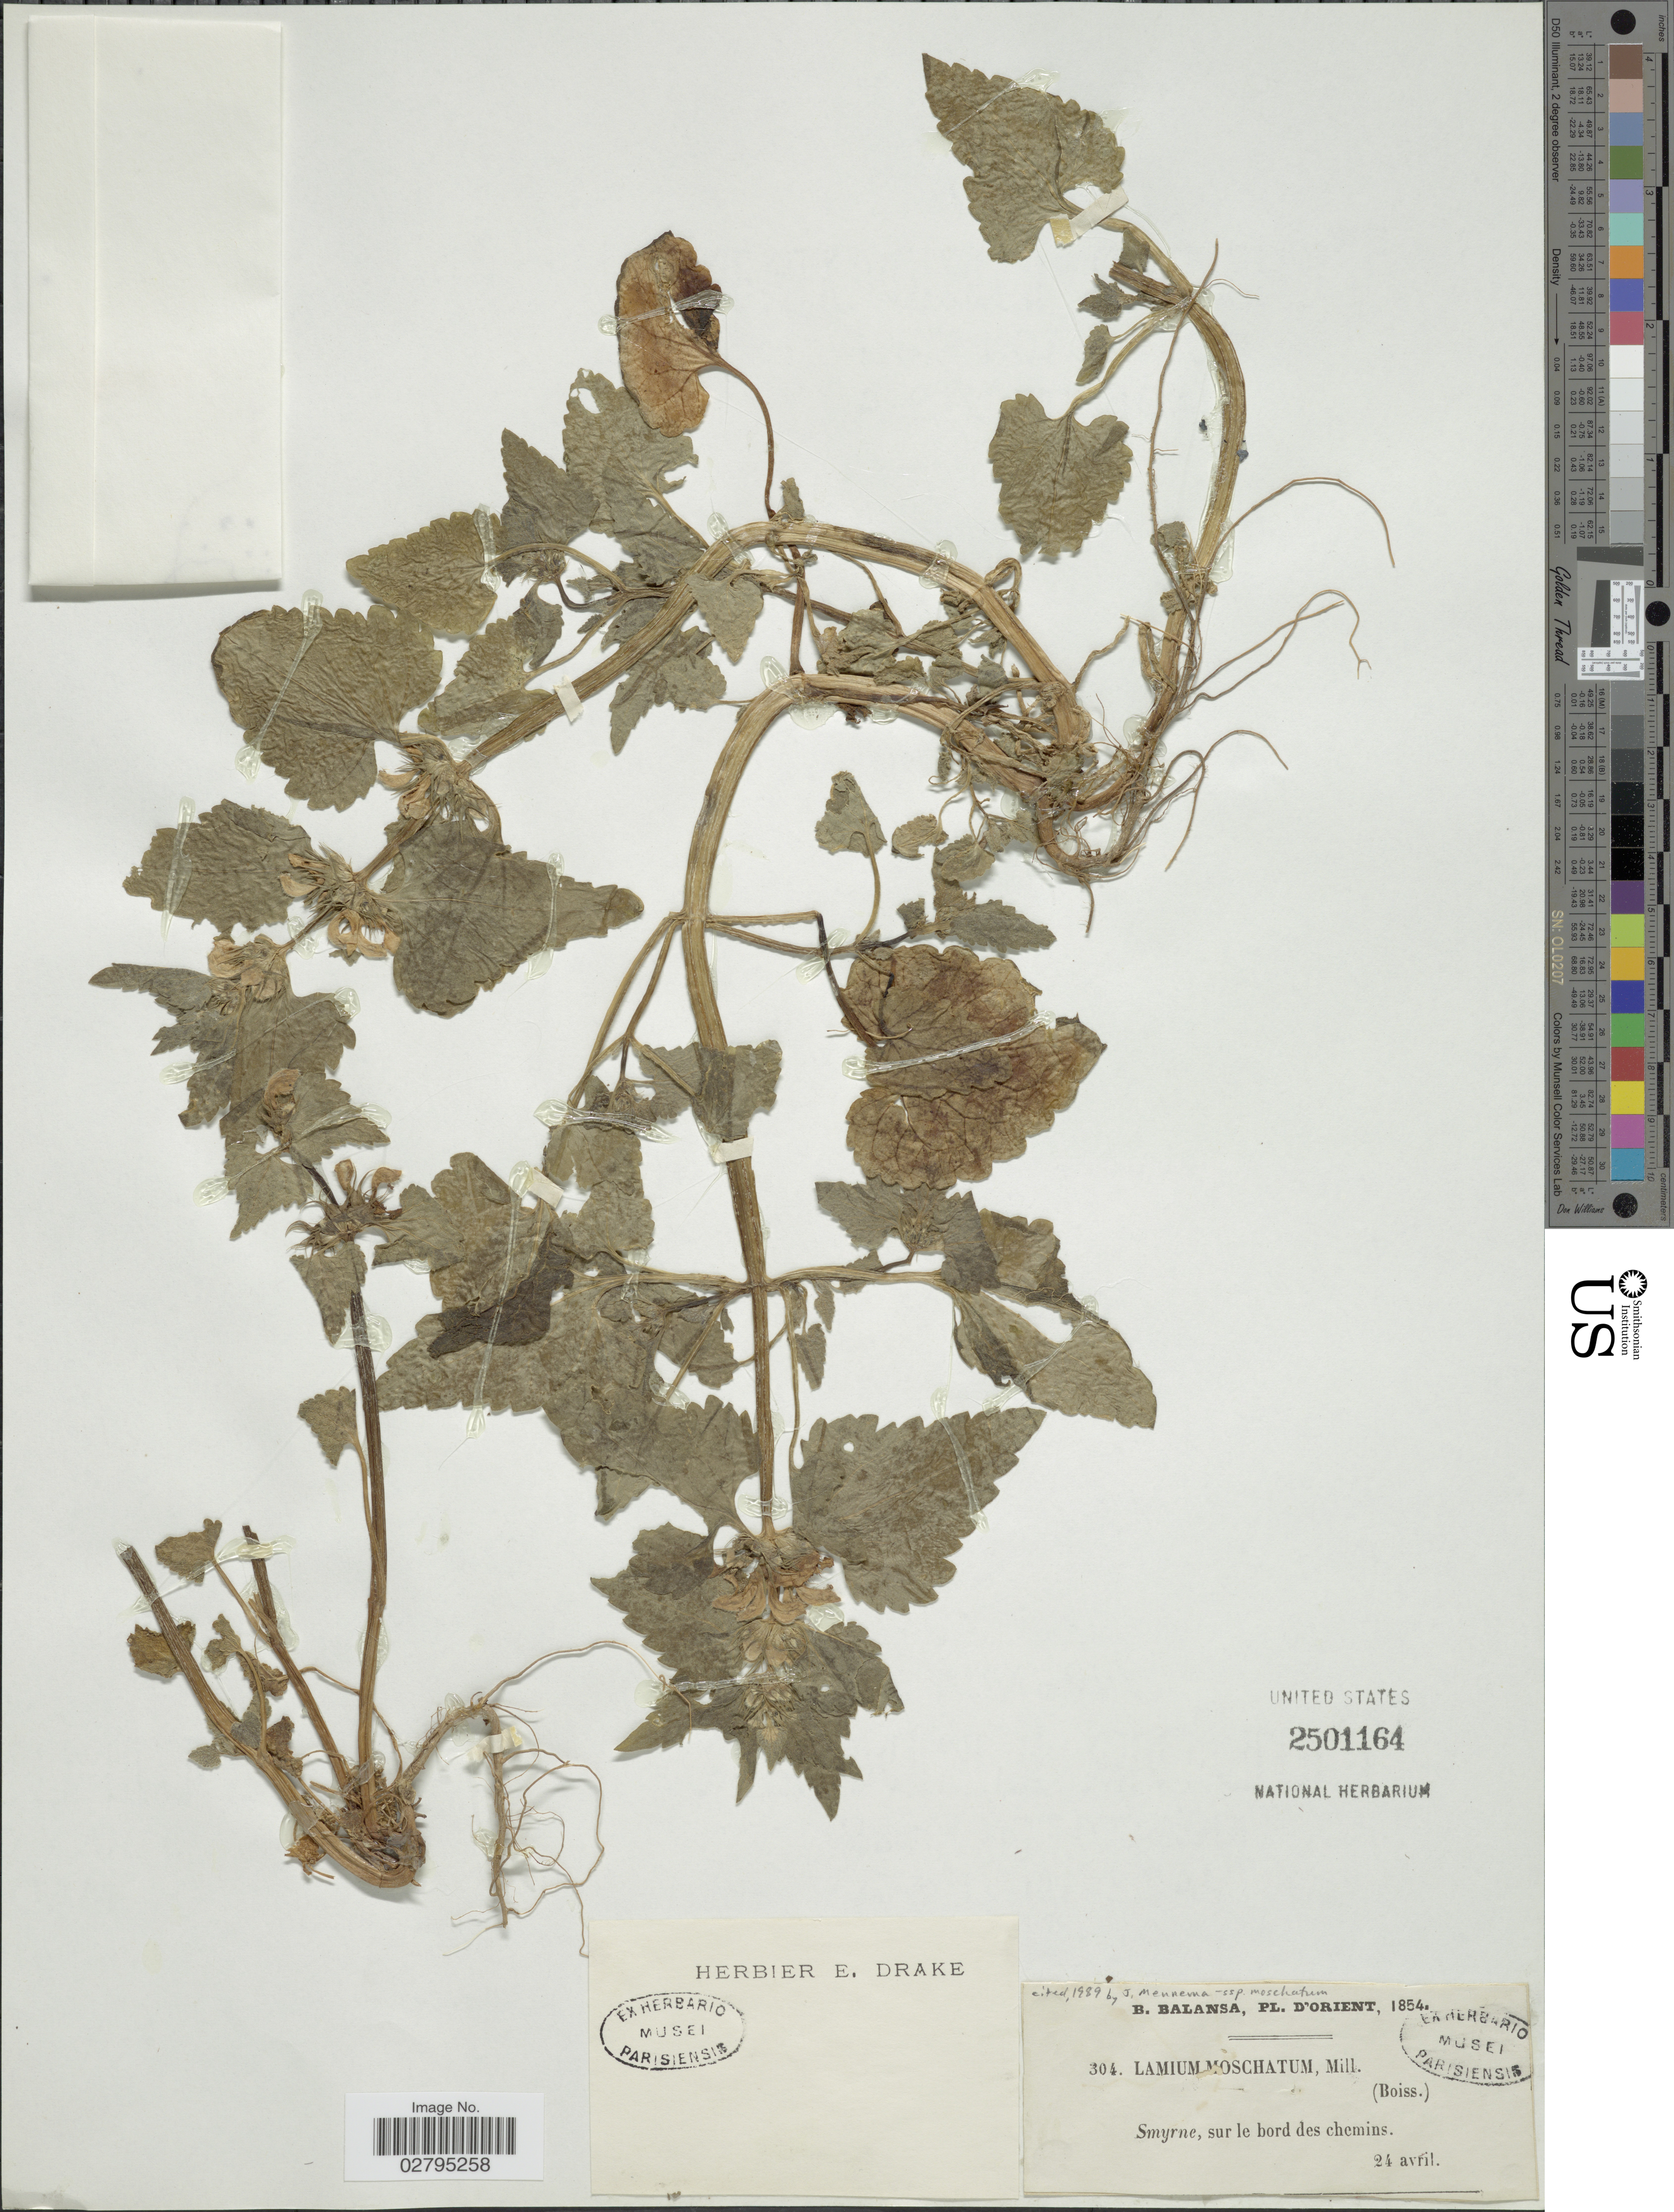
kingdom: Plantae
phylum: Tracheophyta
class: Magnoliopsida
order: Lamiales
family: Lamiaceae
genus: Lamium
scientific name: Lamium moschatum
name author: Mill.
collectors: B. Balansa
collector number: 304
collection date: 1854-04-24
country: Turkey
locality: Orient, Smyrne, sur le bords des chemins.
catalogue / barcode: US 2501164